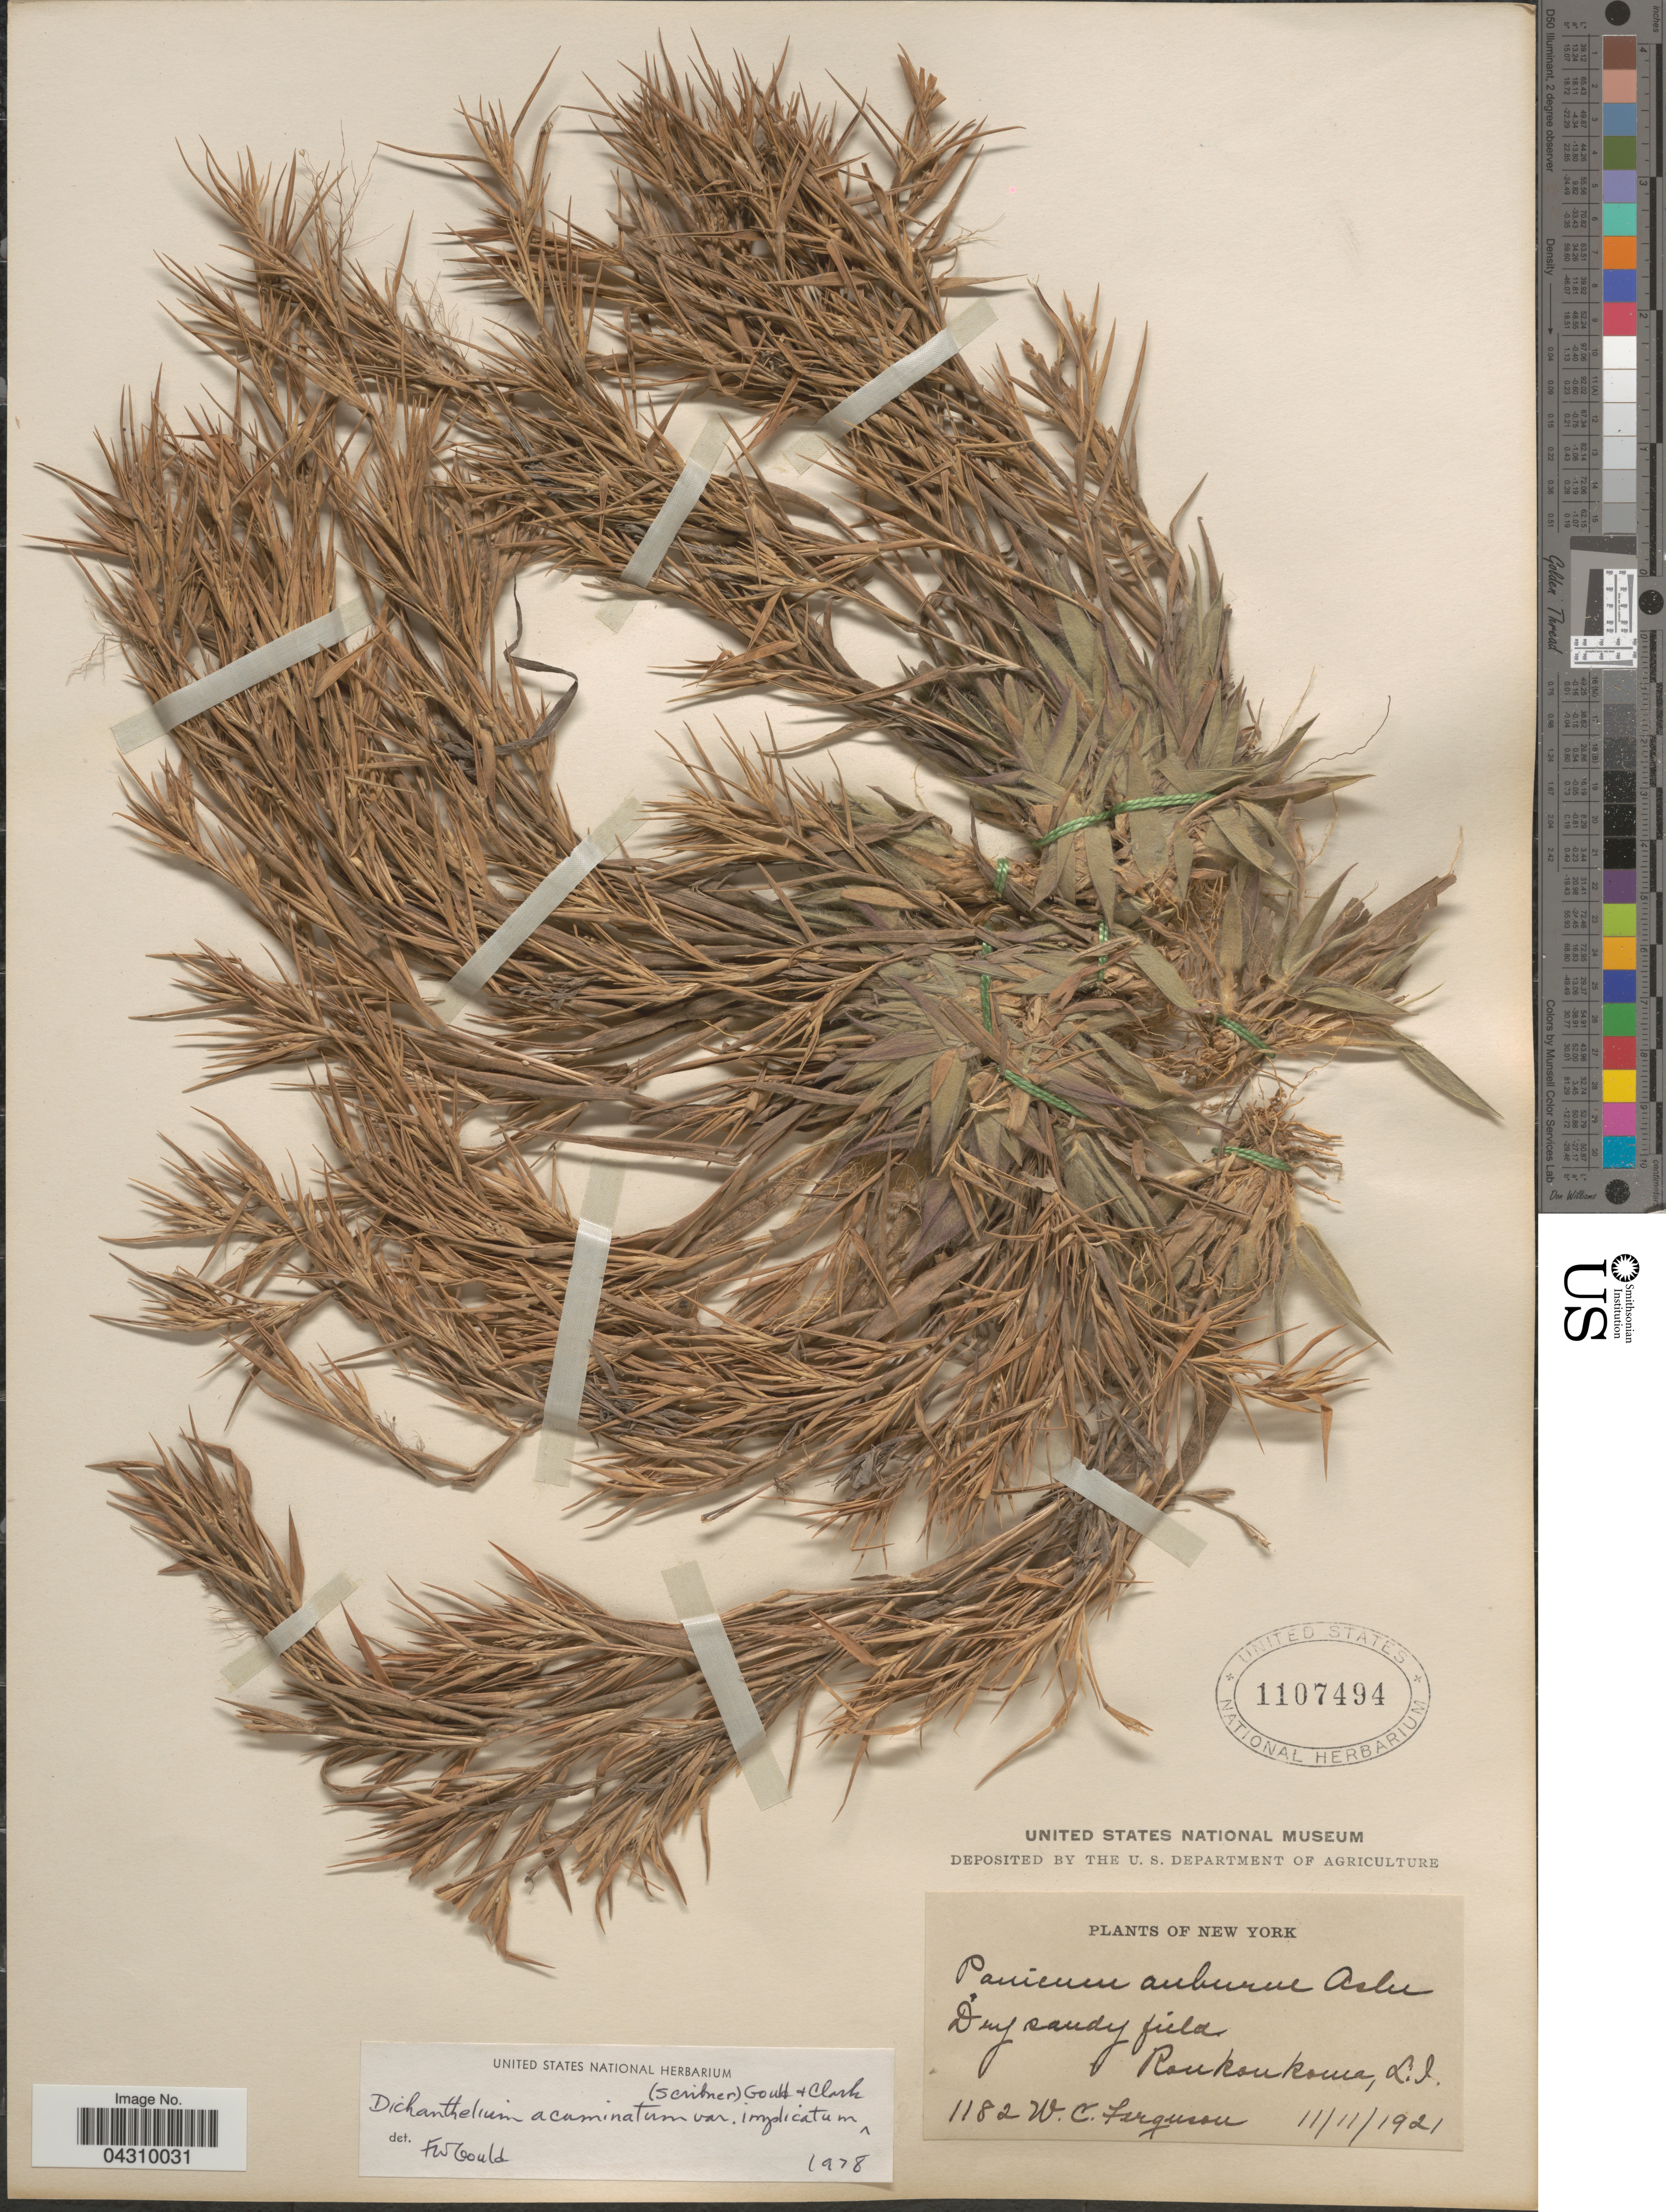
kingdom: Plantae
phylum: Tracheophyta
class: Liliopsida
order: Poales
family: Poaceae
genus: Dichanthelium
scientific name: Dichanthelium acuminatum var. acuminatum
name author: (Sw.) Gould & C.A. Clark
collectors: W. Ferguson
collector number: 1182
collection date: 1921-11-11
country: United States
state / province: New York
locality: Ronkonkoma, L. I.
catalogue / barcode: US 1107494